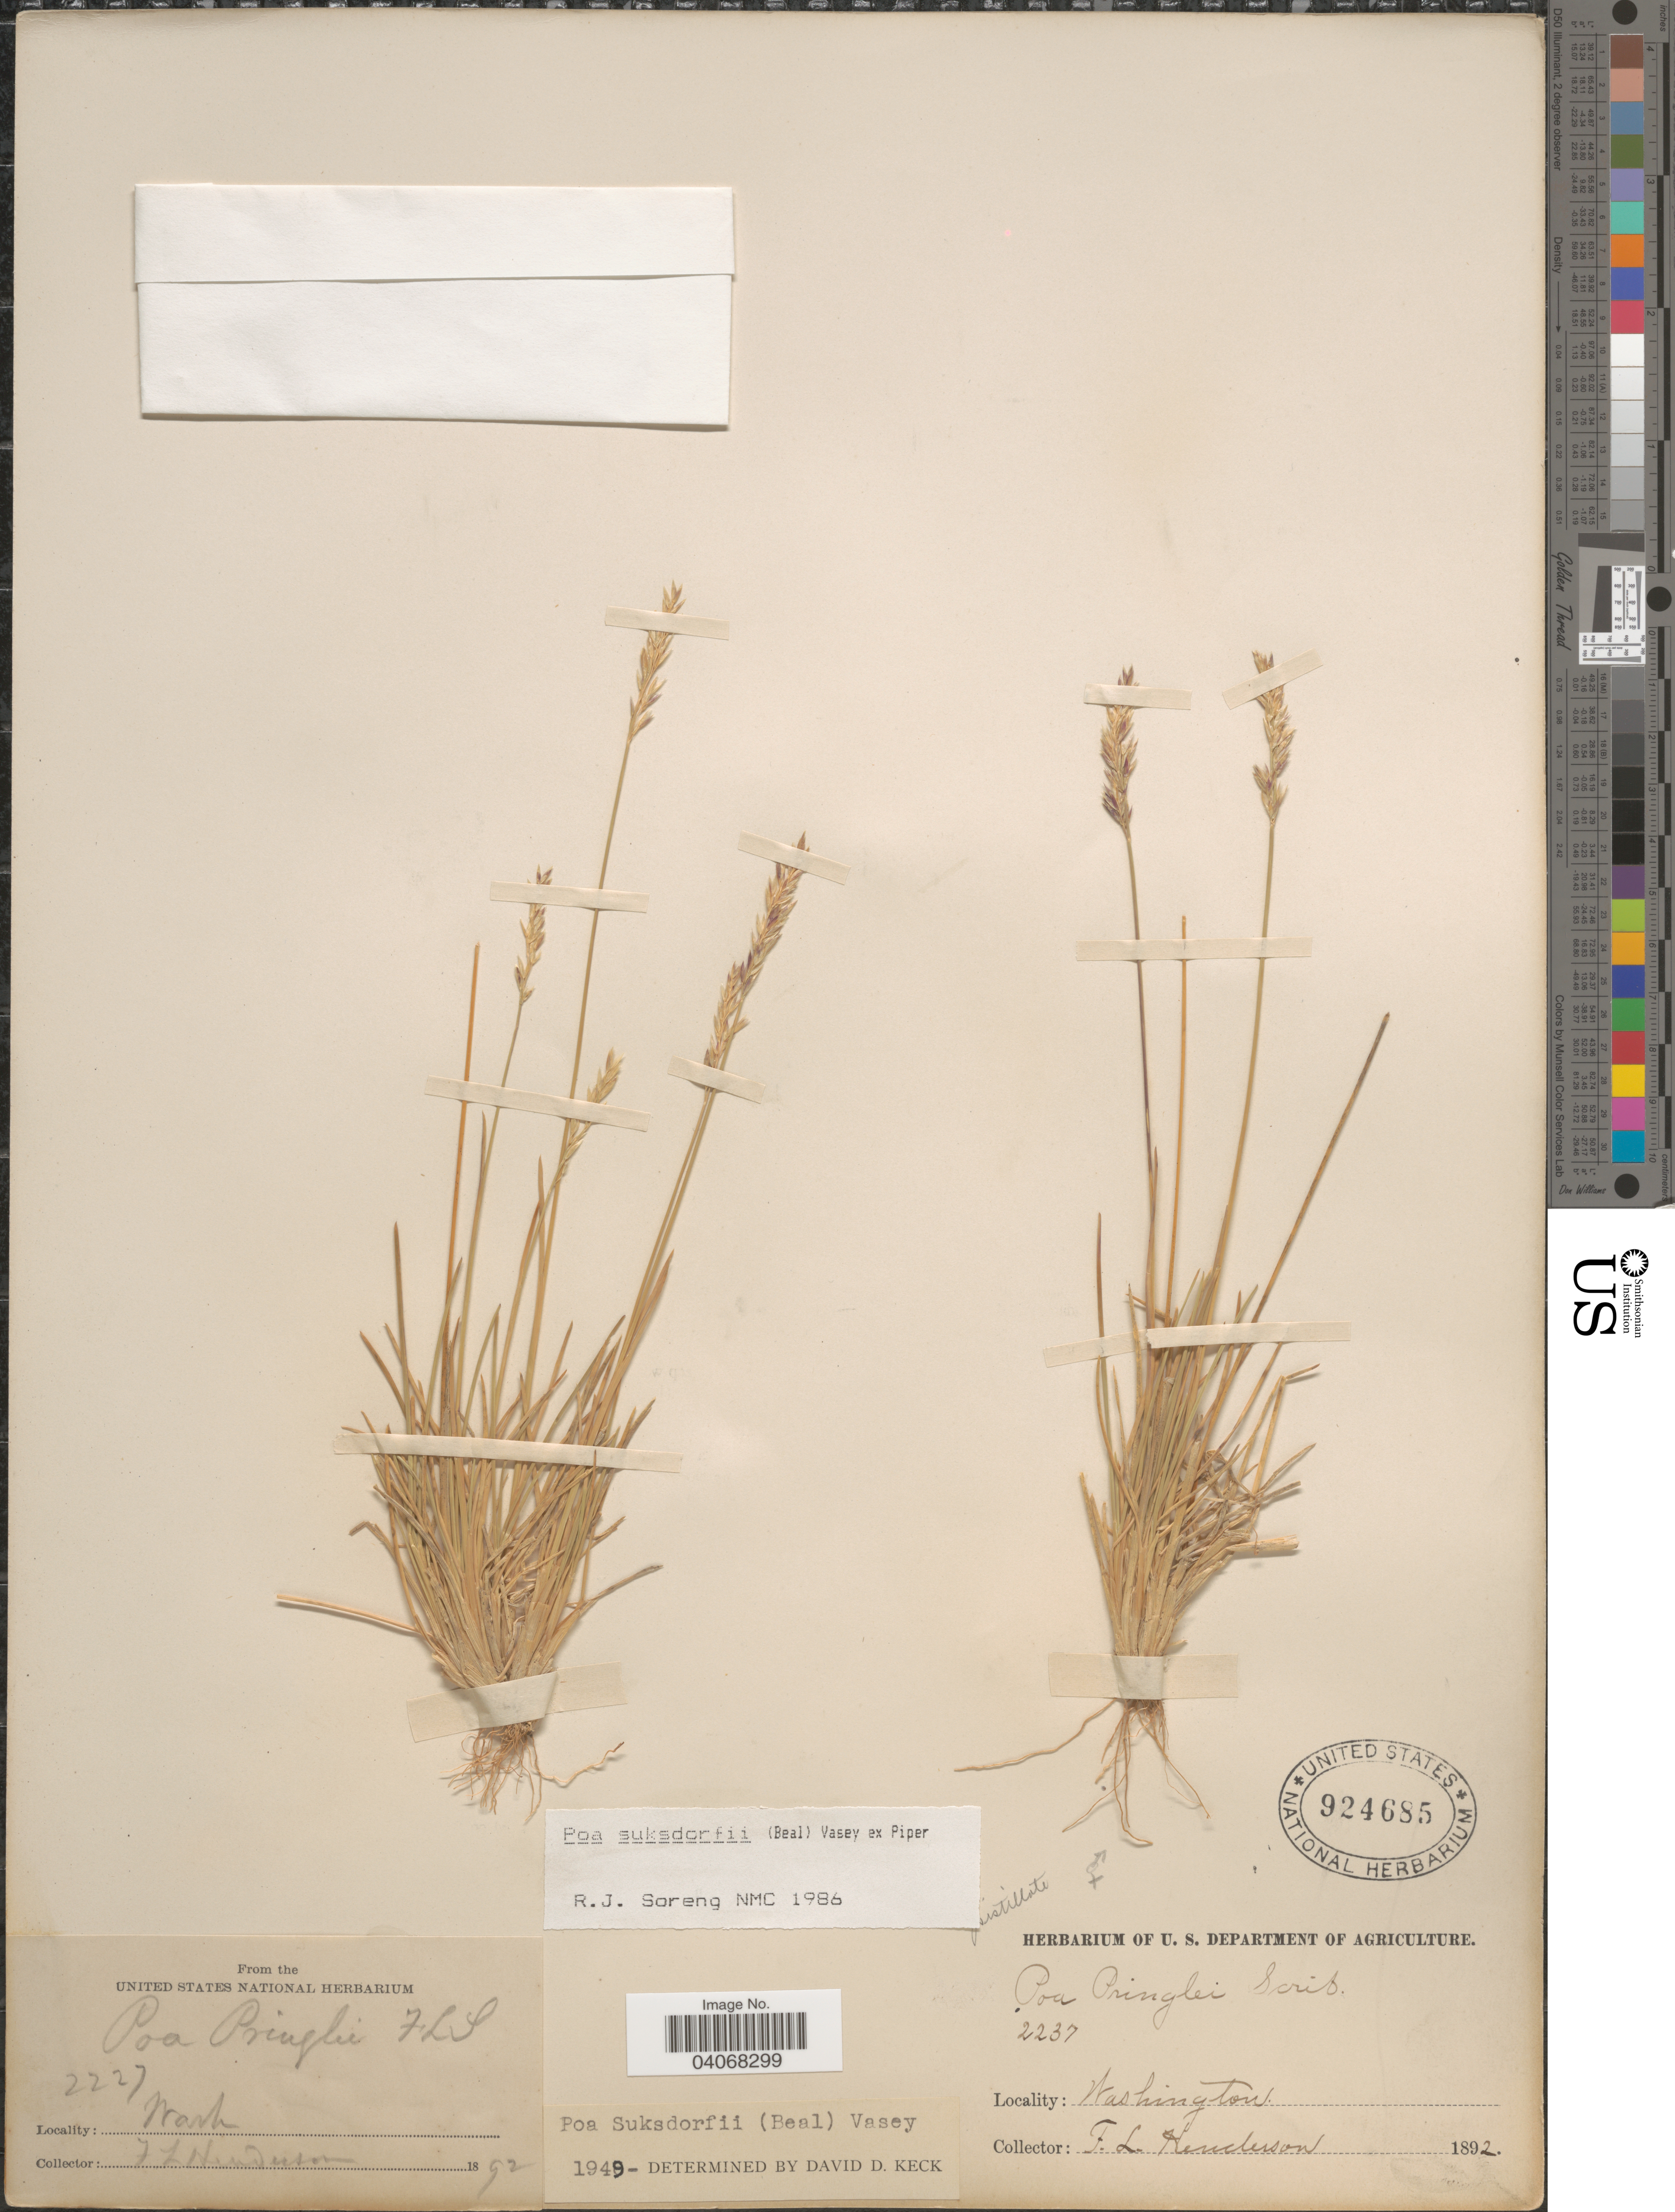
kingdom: Plantae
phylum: Tracheophyta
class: Liliopsida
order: Poales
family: Poaceae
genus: Poa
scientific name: Poa suksdorfii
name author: (W.J. Beal) Vasey ex Piper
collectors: F. Henderson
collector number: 2227/2237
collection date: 1892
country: United States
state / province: Washington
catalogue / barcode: US 924685